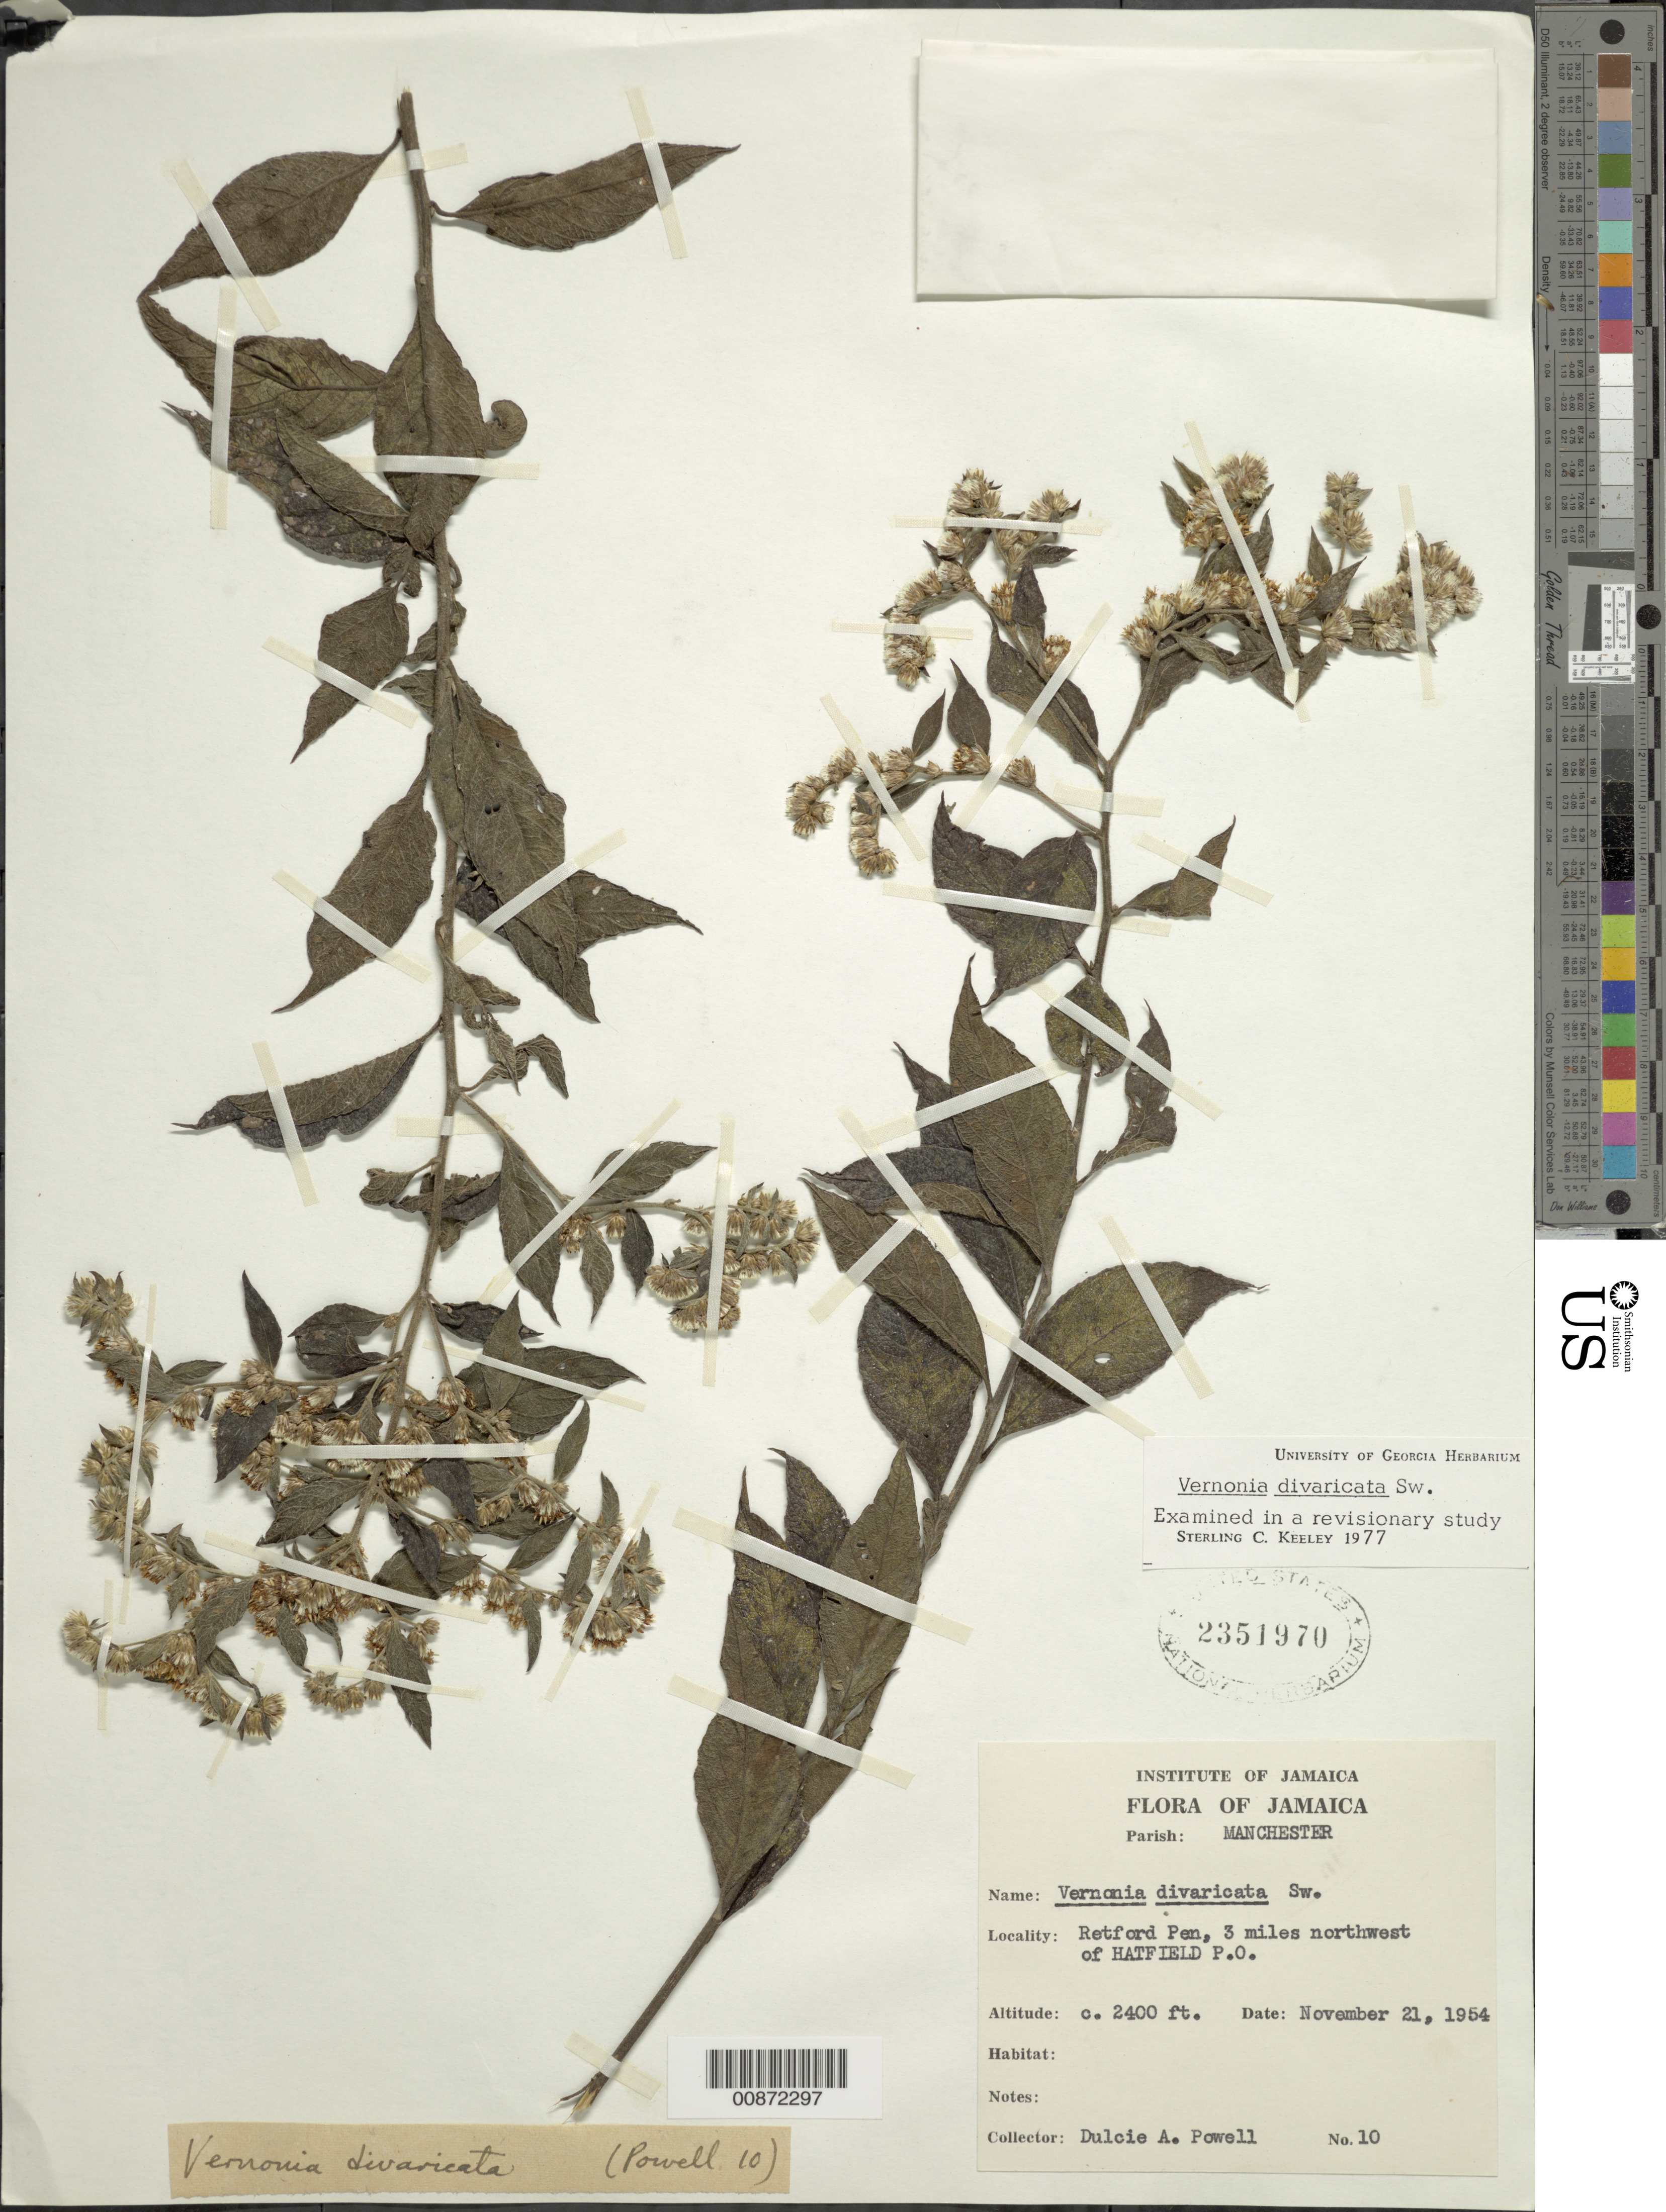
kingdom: Plantae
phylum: Tracheophyta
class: Magnoliopsida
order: Asterales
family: Asteraceae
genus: Lepidaploa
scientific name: Lepidaploa arborescens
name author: (L.) H. Rob.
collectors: D. A. Powell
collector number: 10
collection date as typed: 21 Nov 1954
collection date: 1954-11-21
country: Jamaica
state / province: Manchester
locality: Redford Pen, 3 miles northwest of Hatfield P.O.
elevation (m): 732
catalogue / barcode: US 2351970